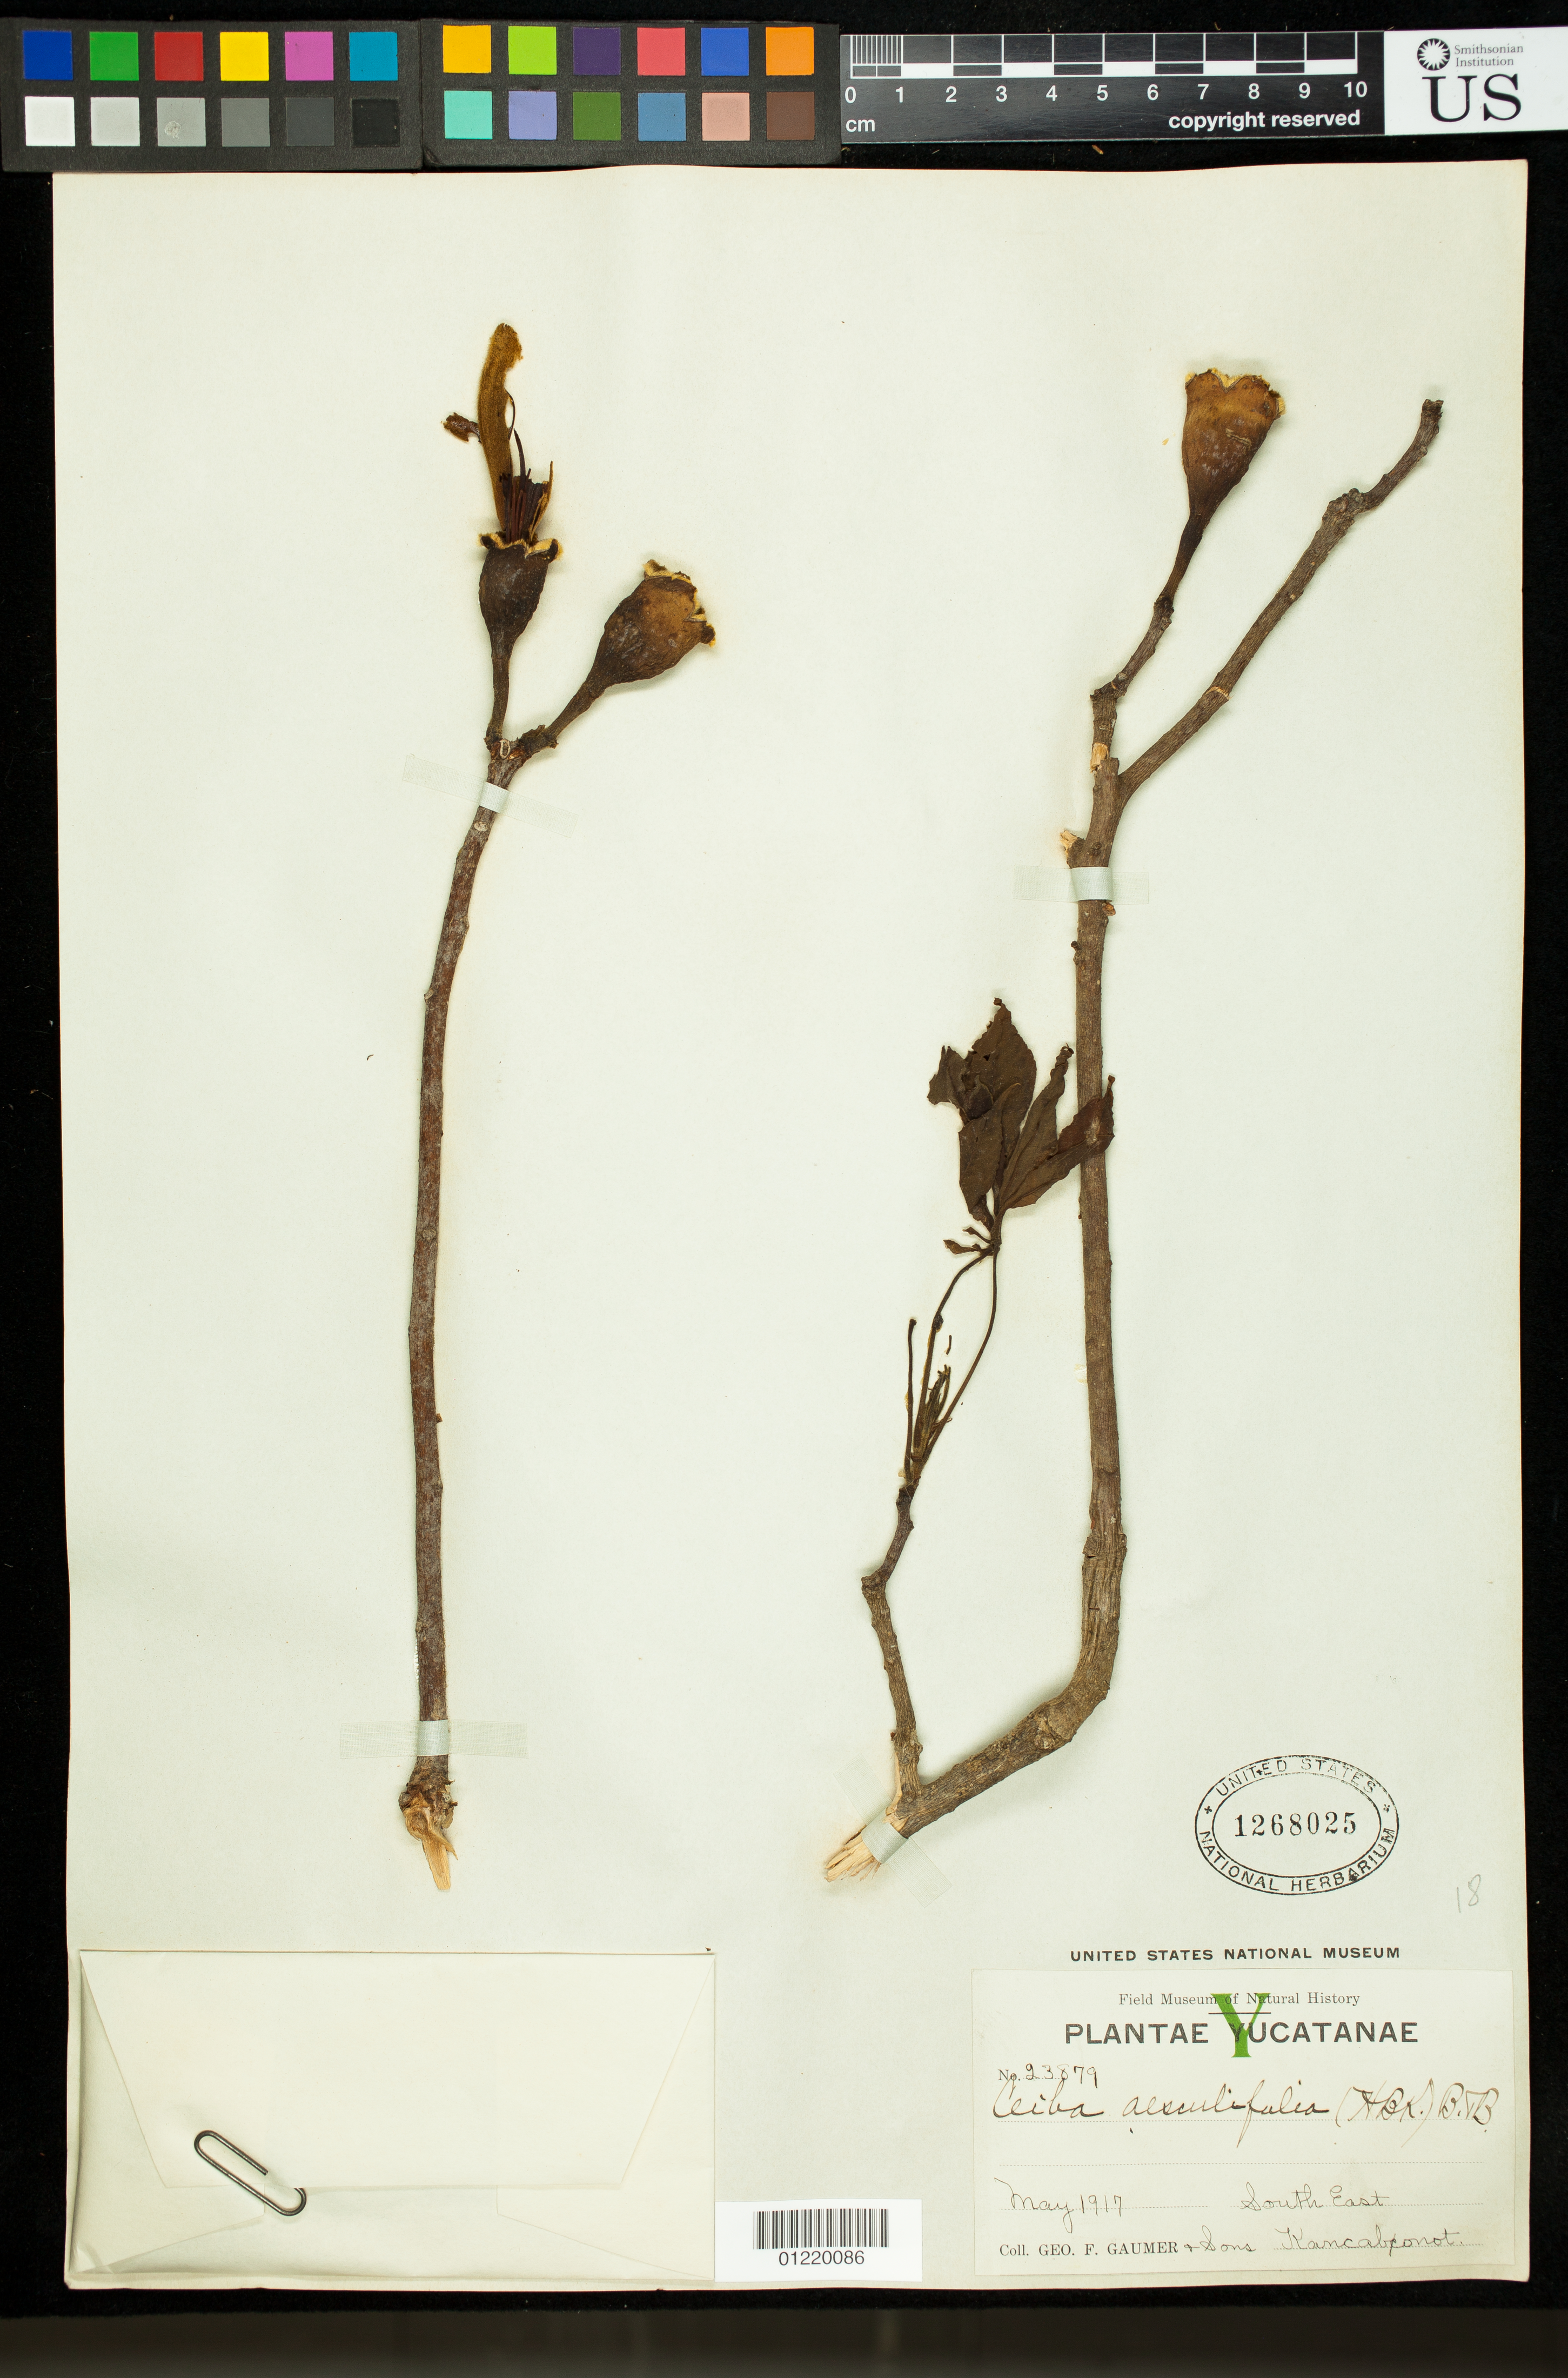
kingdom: Plantae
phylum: Tracheophyta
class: Magnoliopsida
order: Malvales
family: Malvaceae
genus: Ceiba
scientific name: Ceiba aesculifolia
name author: (Kunth) Britten & Baker f.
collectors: G. F. Gaumer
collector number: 23879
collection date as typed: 1917-05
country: Mexico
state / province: Yucatan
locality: South East, Kancabonot.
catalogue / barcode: US 1268025